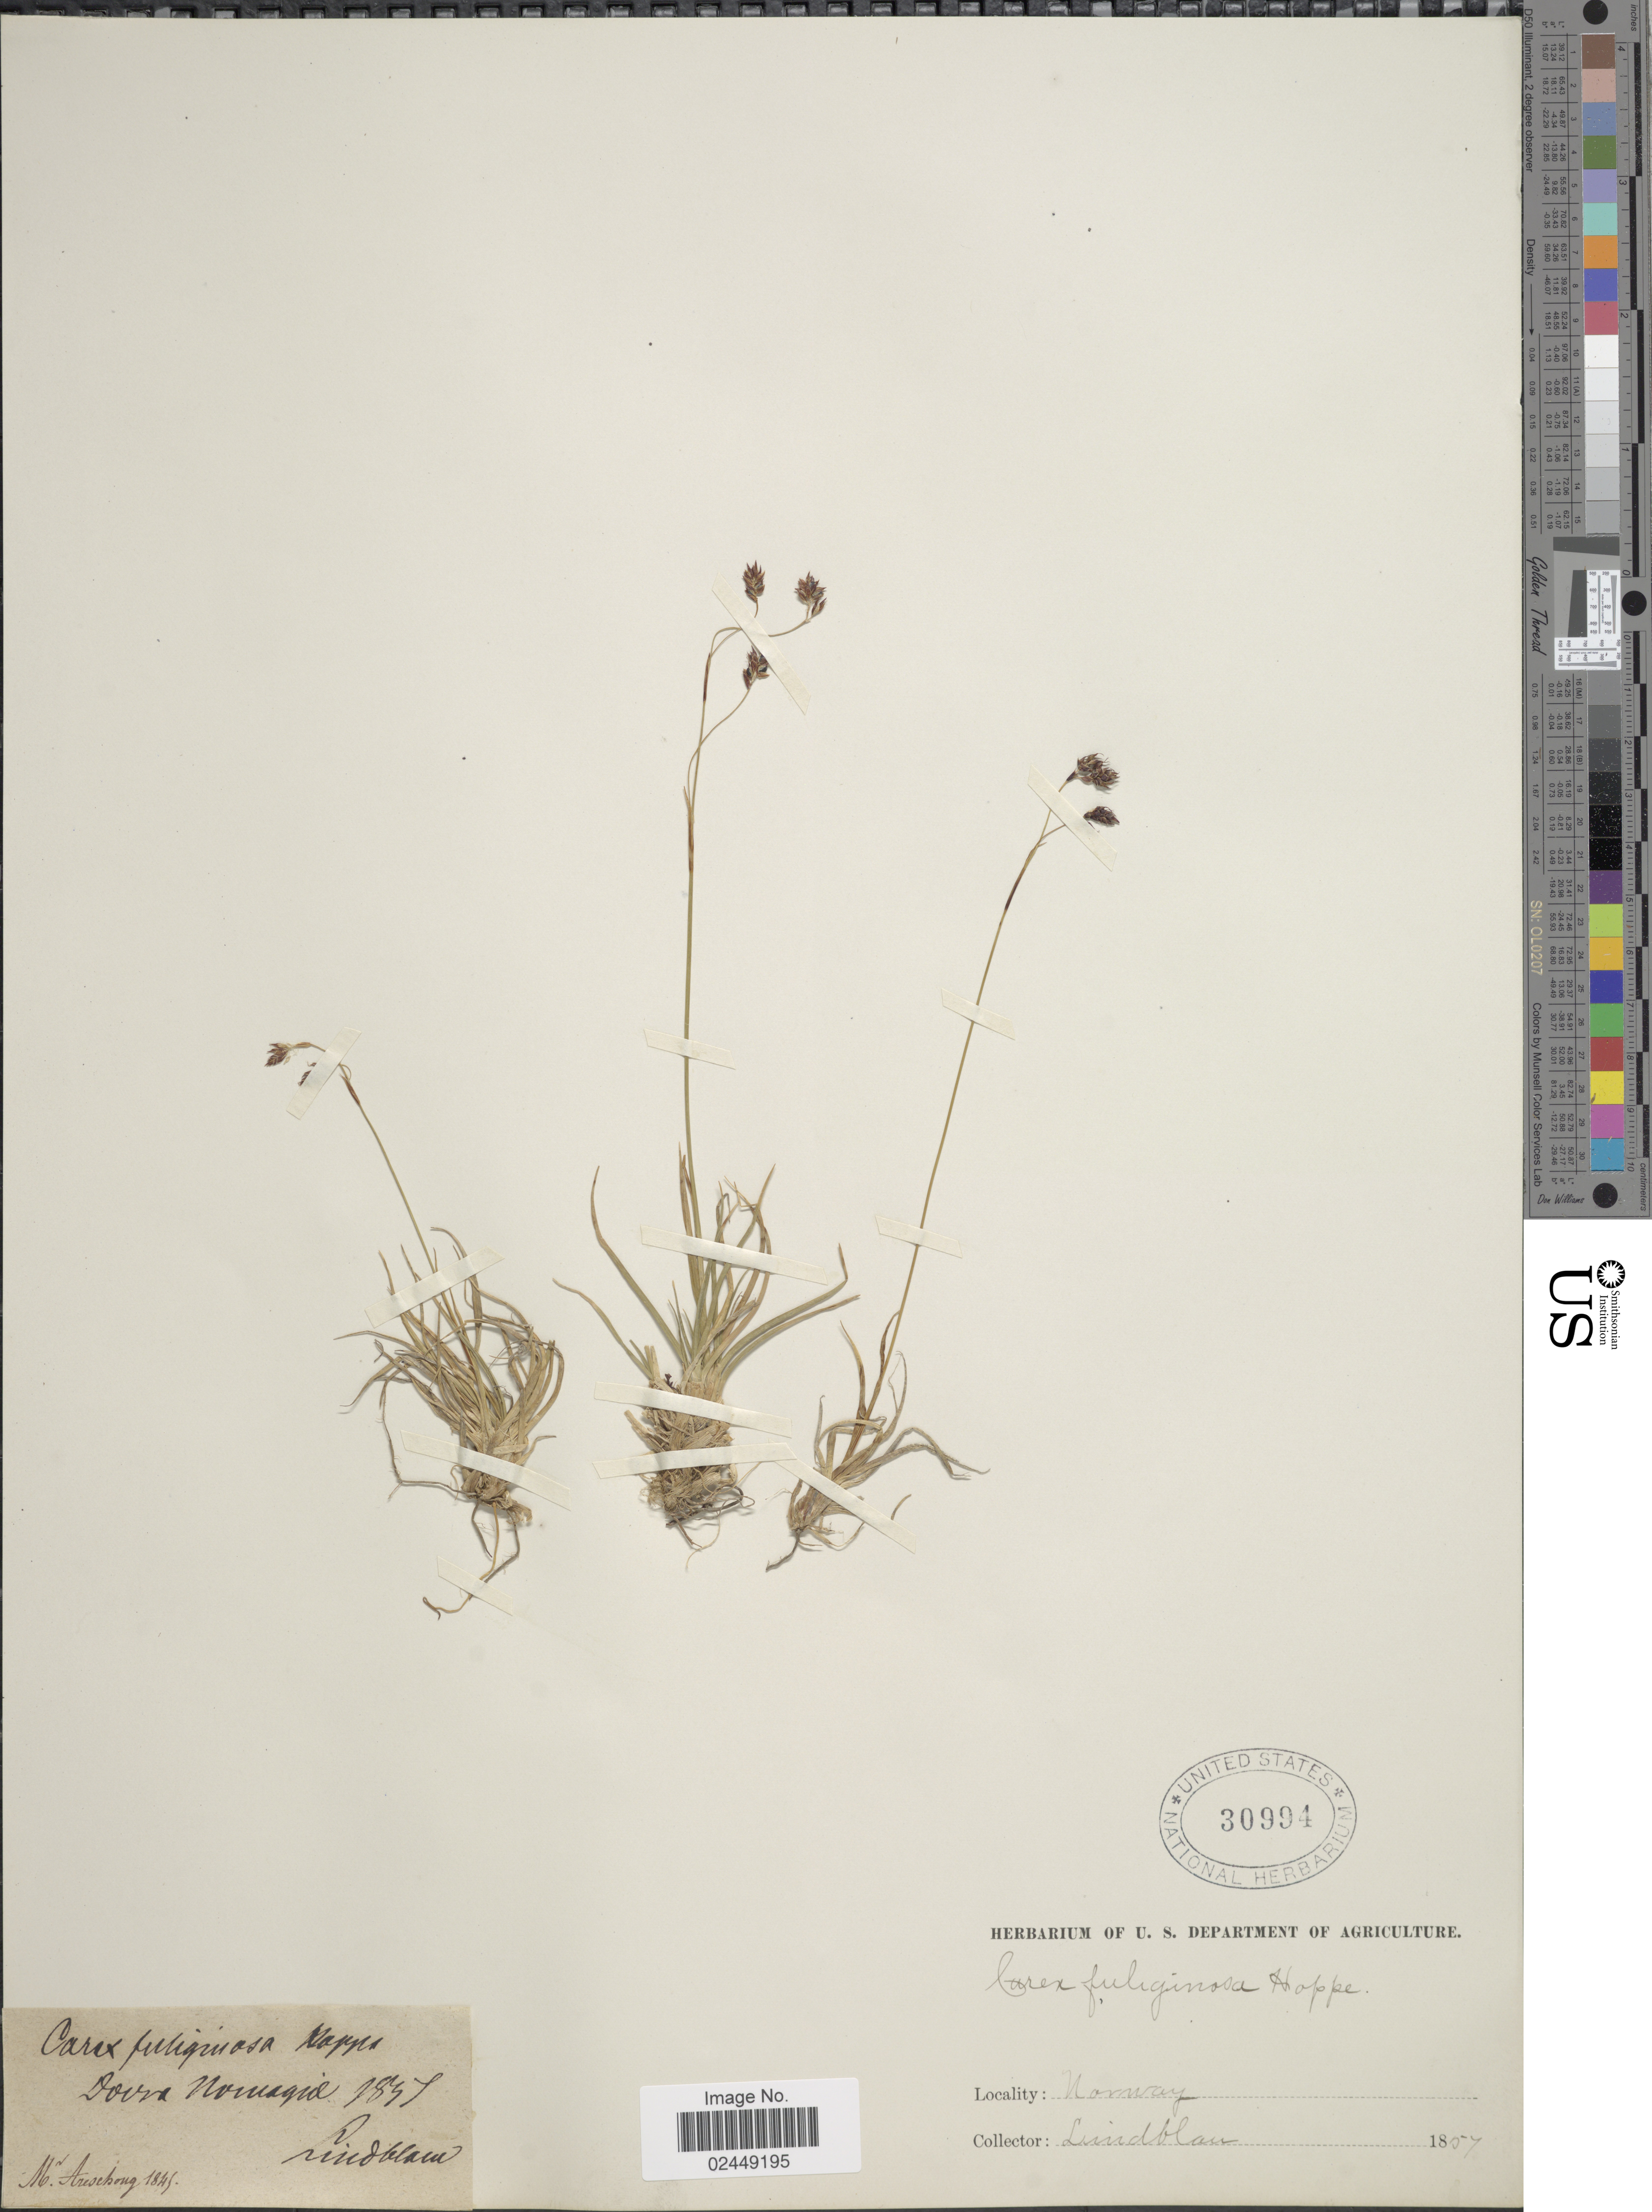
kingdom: Plantae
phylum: Tracheophyta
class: Liliopsida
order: Poales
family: Cyperaceae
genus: Carex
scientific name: Carex fuliginosa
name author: Schkuhr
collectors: Lindblom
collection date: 1857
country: Norway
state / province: Oppland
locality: Dovre.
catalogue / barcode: US 30994